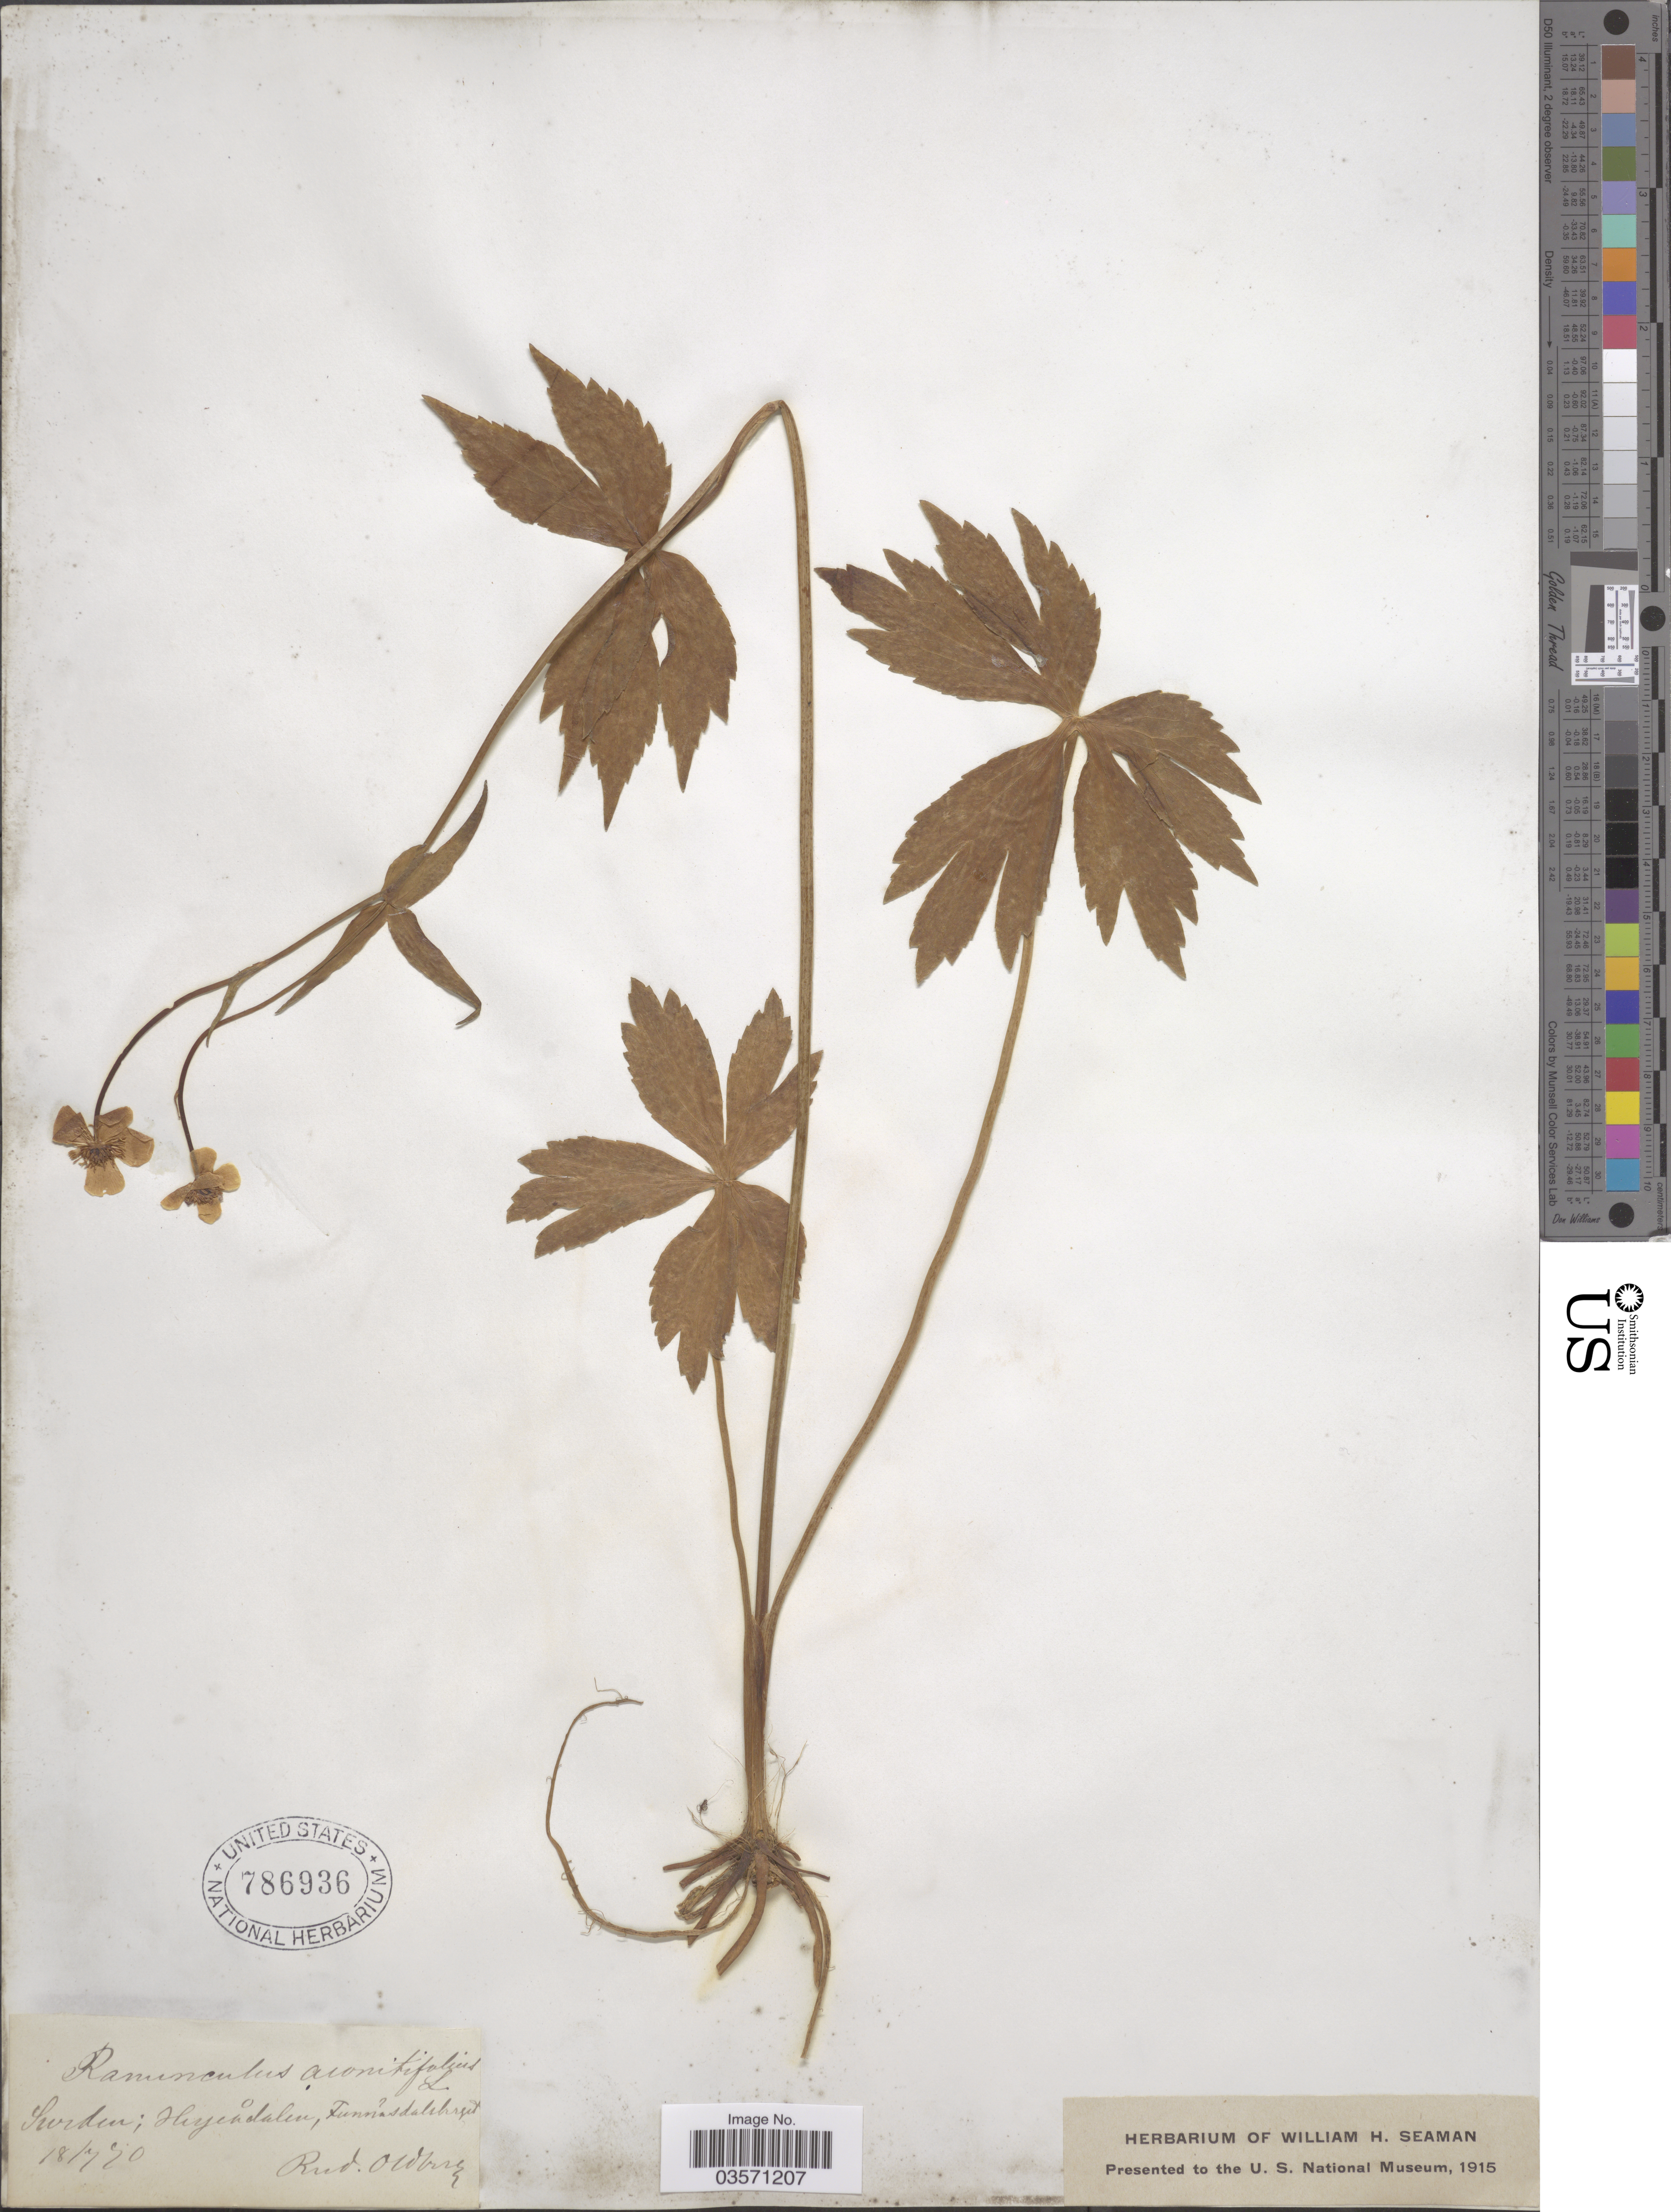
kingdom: Plantae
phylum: Tracheophyta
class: Magnoliopsida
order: Ranunculales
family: Ranunculaceae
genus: Ranunculus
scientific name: Ranunculus aconitifolius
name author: L.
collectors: R. Oldberg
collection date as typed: Transcribed d/m/y: 18/7/70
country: Sweden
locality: Harjeadalen, Funnasdalsberget.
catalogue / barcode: US 786936